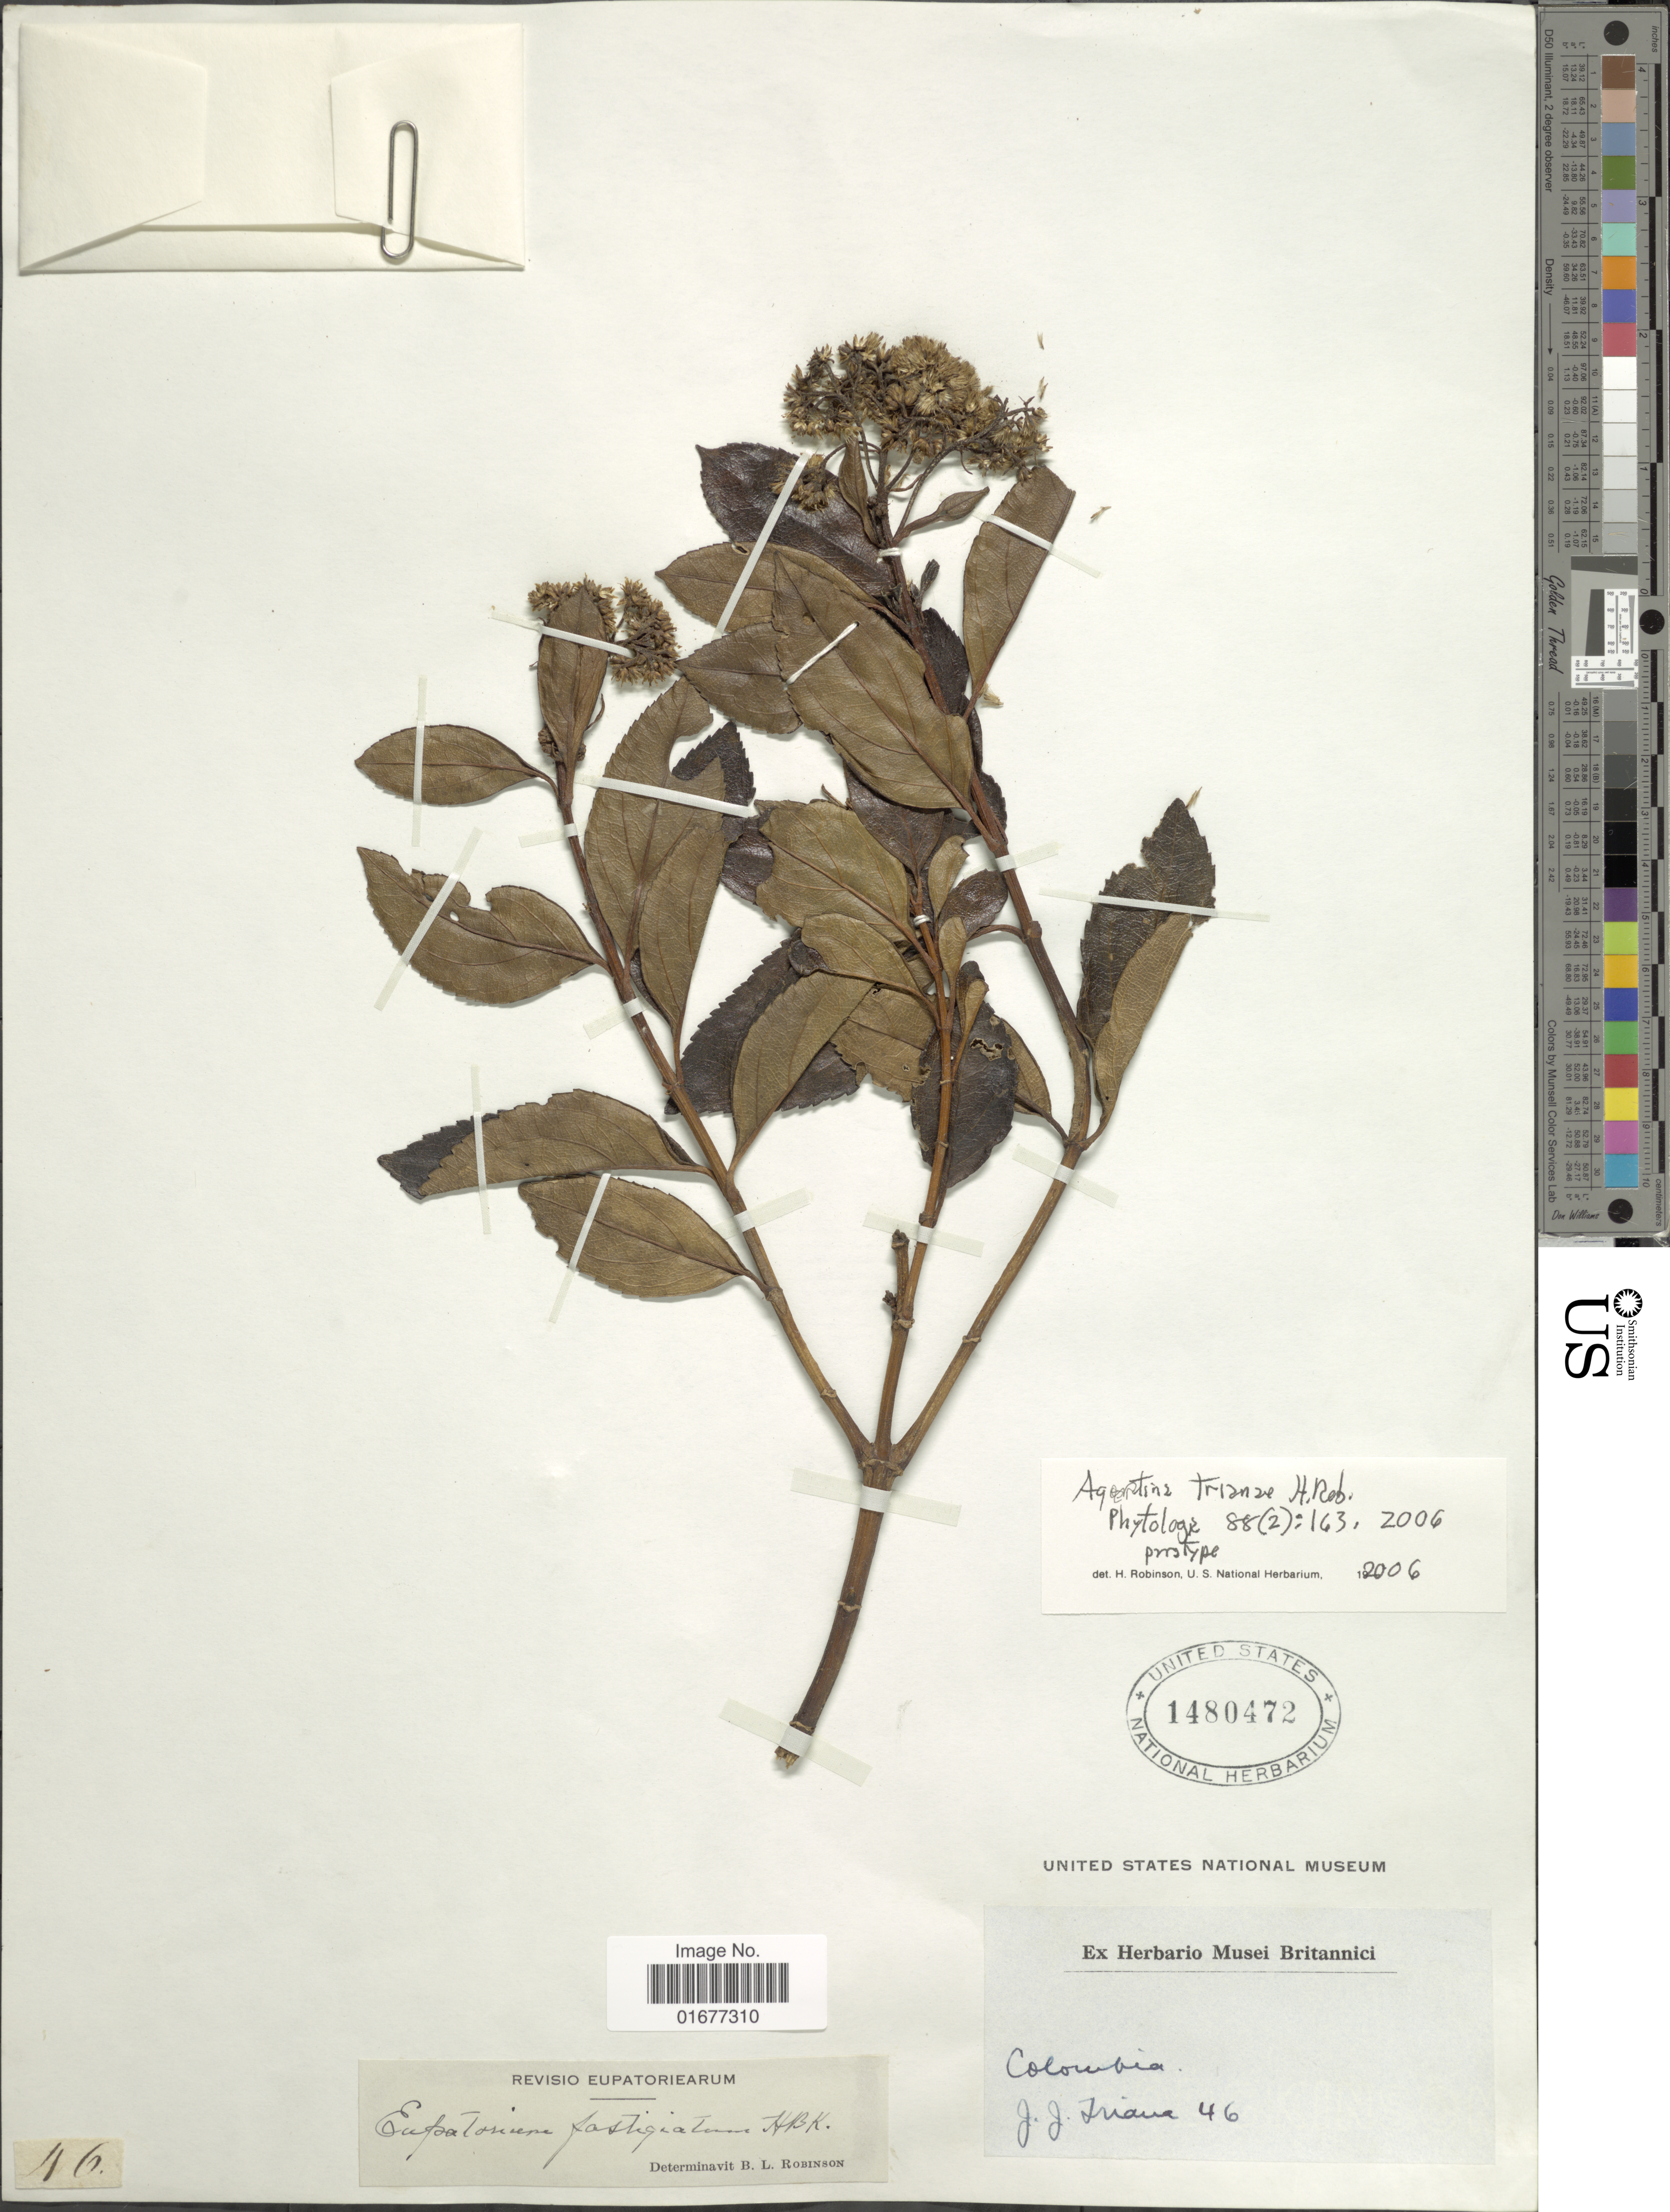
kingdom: Plantae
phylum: Tracheophyta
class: Magnoliopsida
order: Asterales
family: Asteraceae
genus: Ageratina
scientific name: Ageratina fastigiata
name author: (Kunth) R.M. King & H. Rob.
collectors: J. J. Triana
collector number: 46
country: Colombia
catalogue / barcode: US 1480472